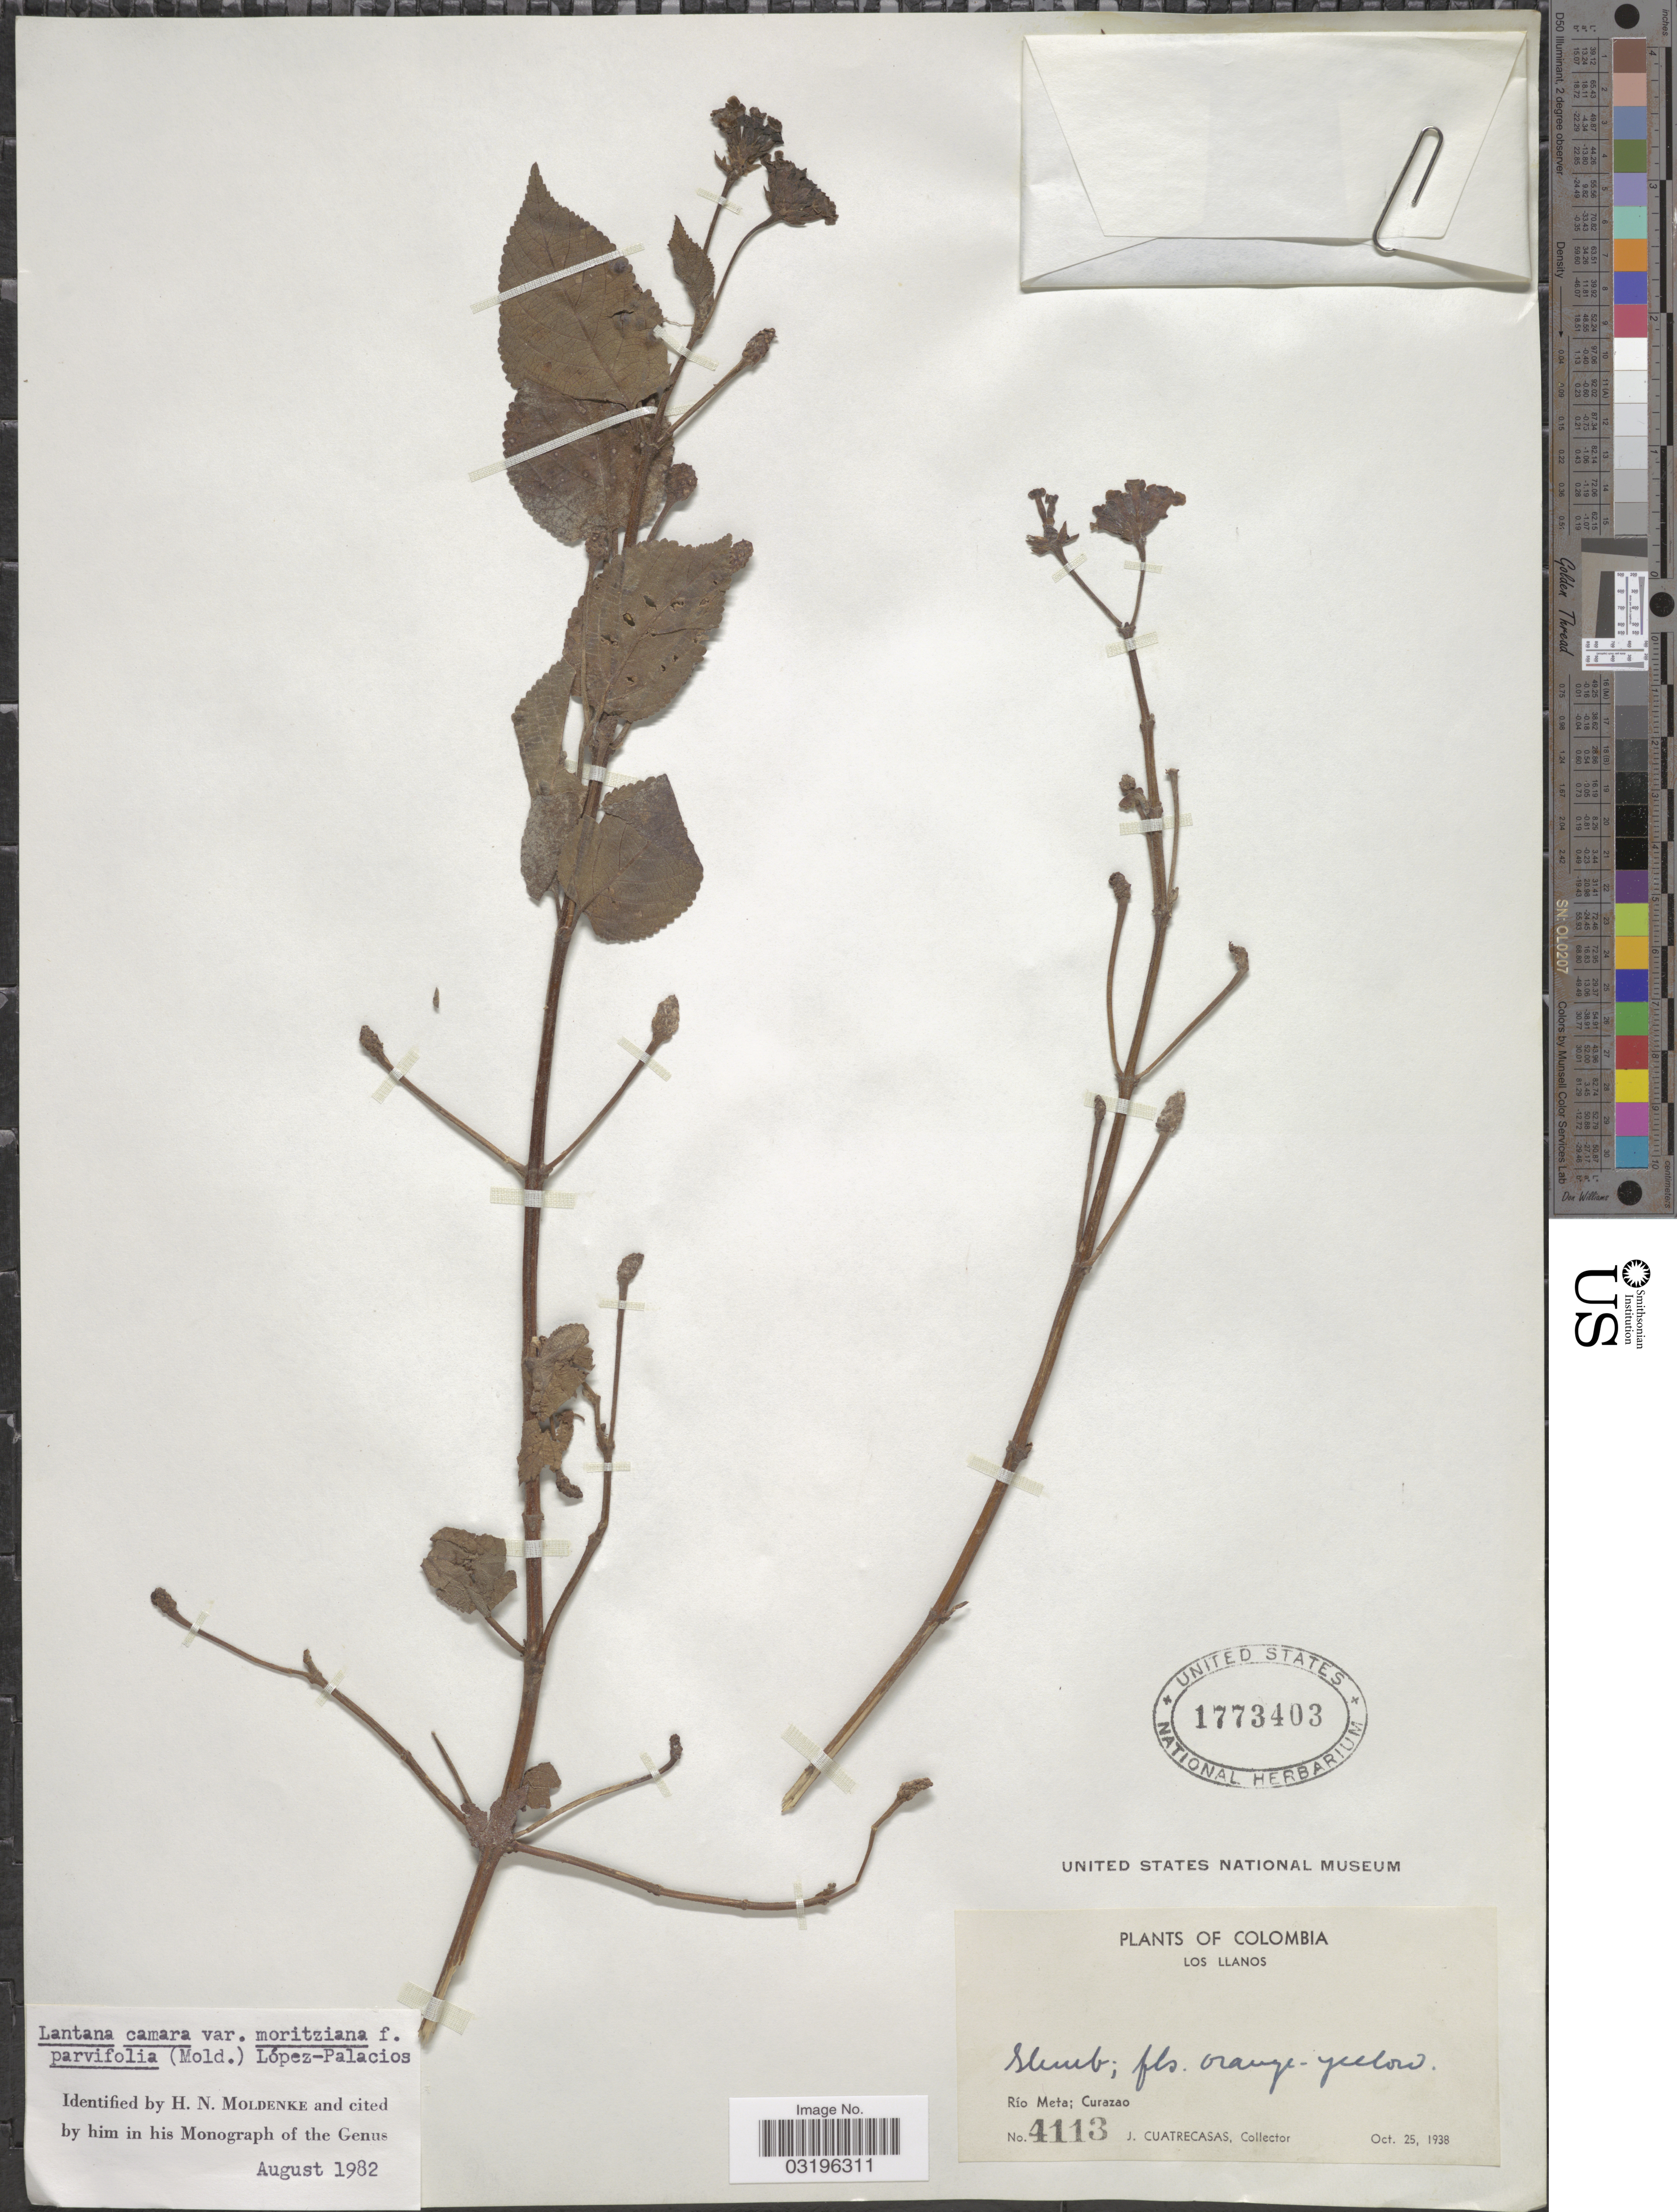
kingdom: Plantae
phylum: Tracheophyta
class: Magnoliopsida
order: Lamiales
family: Verbenaceae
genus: Lantana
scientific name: Lantana camara f. parvifolia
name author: Moldenke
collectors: J. Cuatrecasas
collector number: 4113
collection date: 1938-10-25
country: Colombia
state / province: Meta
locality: Los Llanos. Río Meta; Curazao.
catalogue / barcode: US 1773403